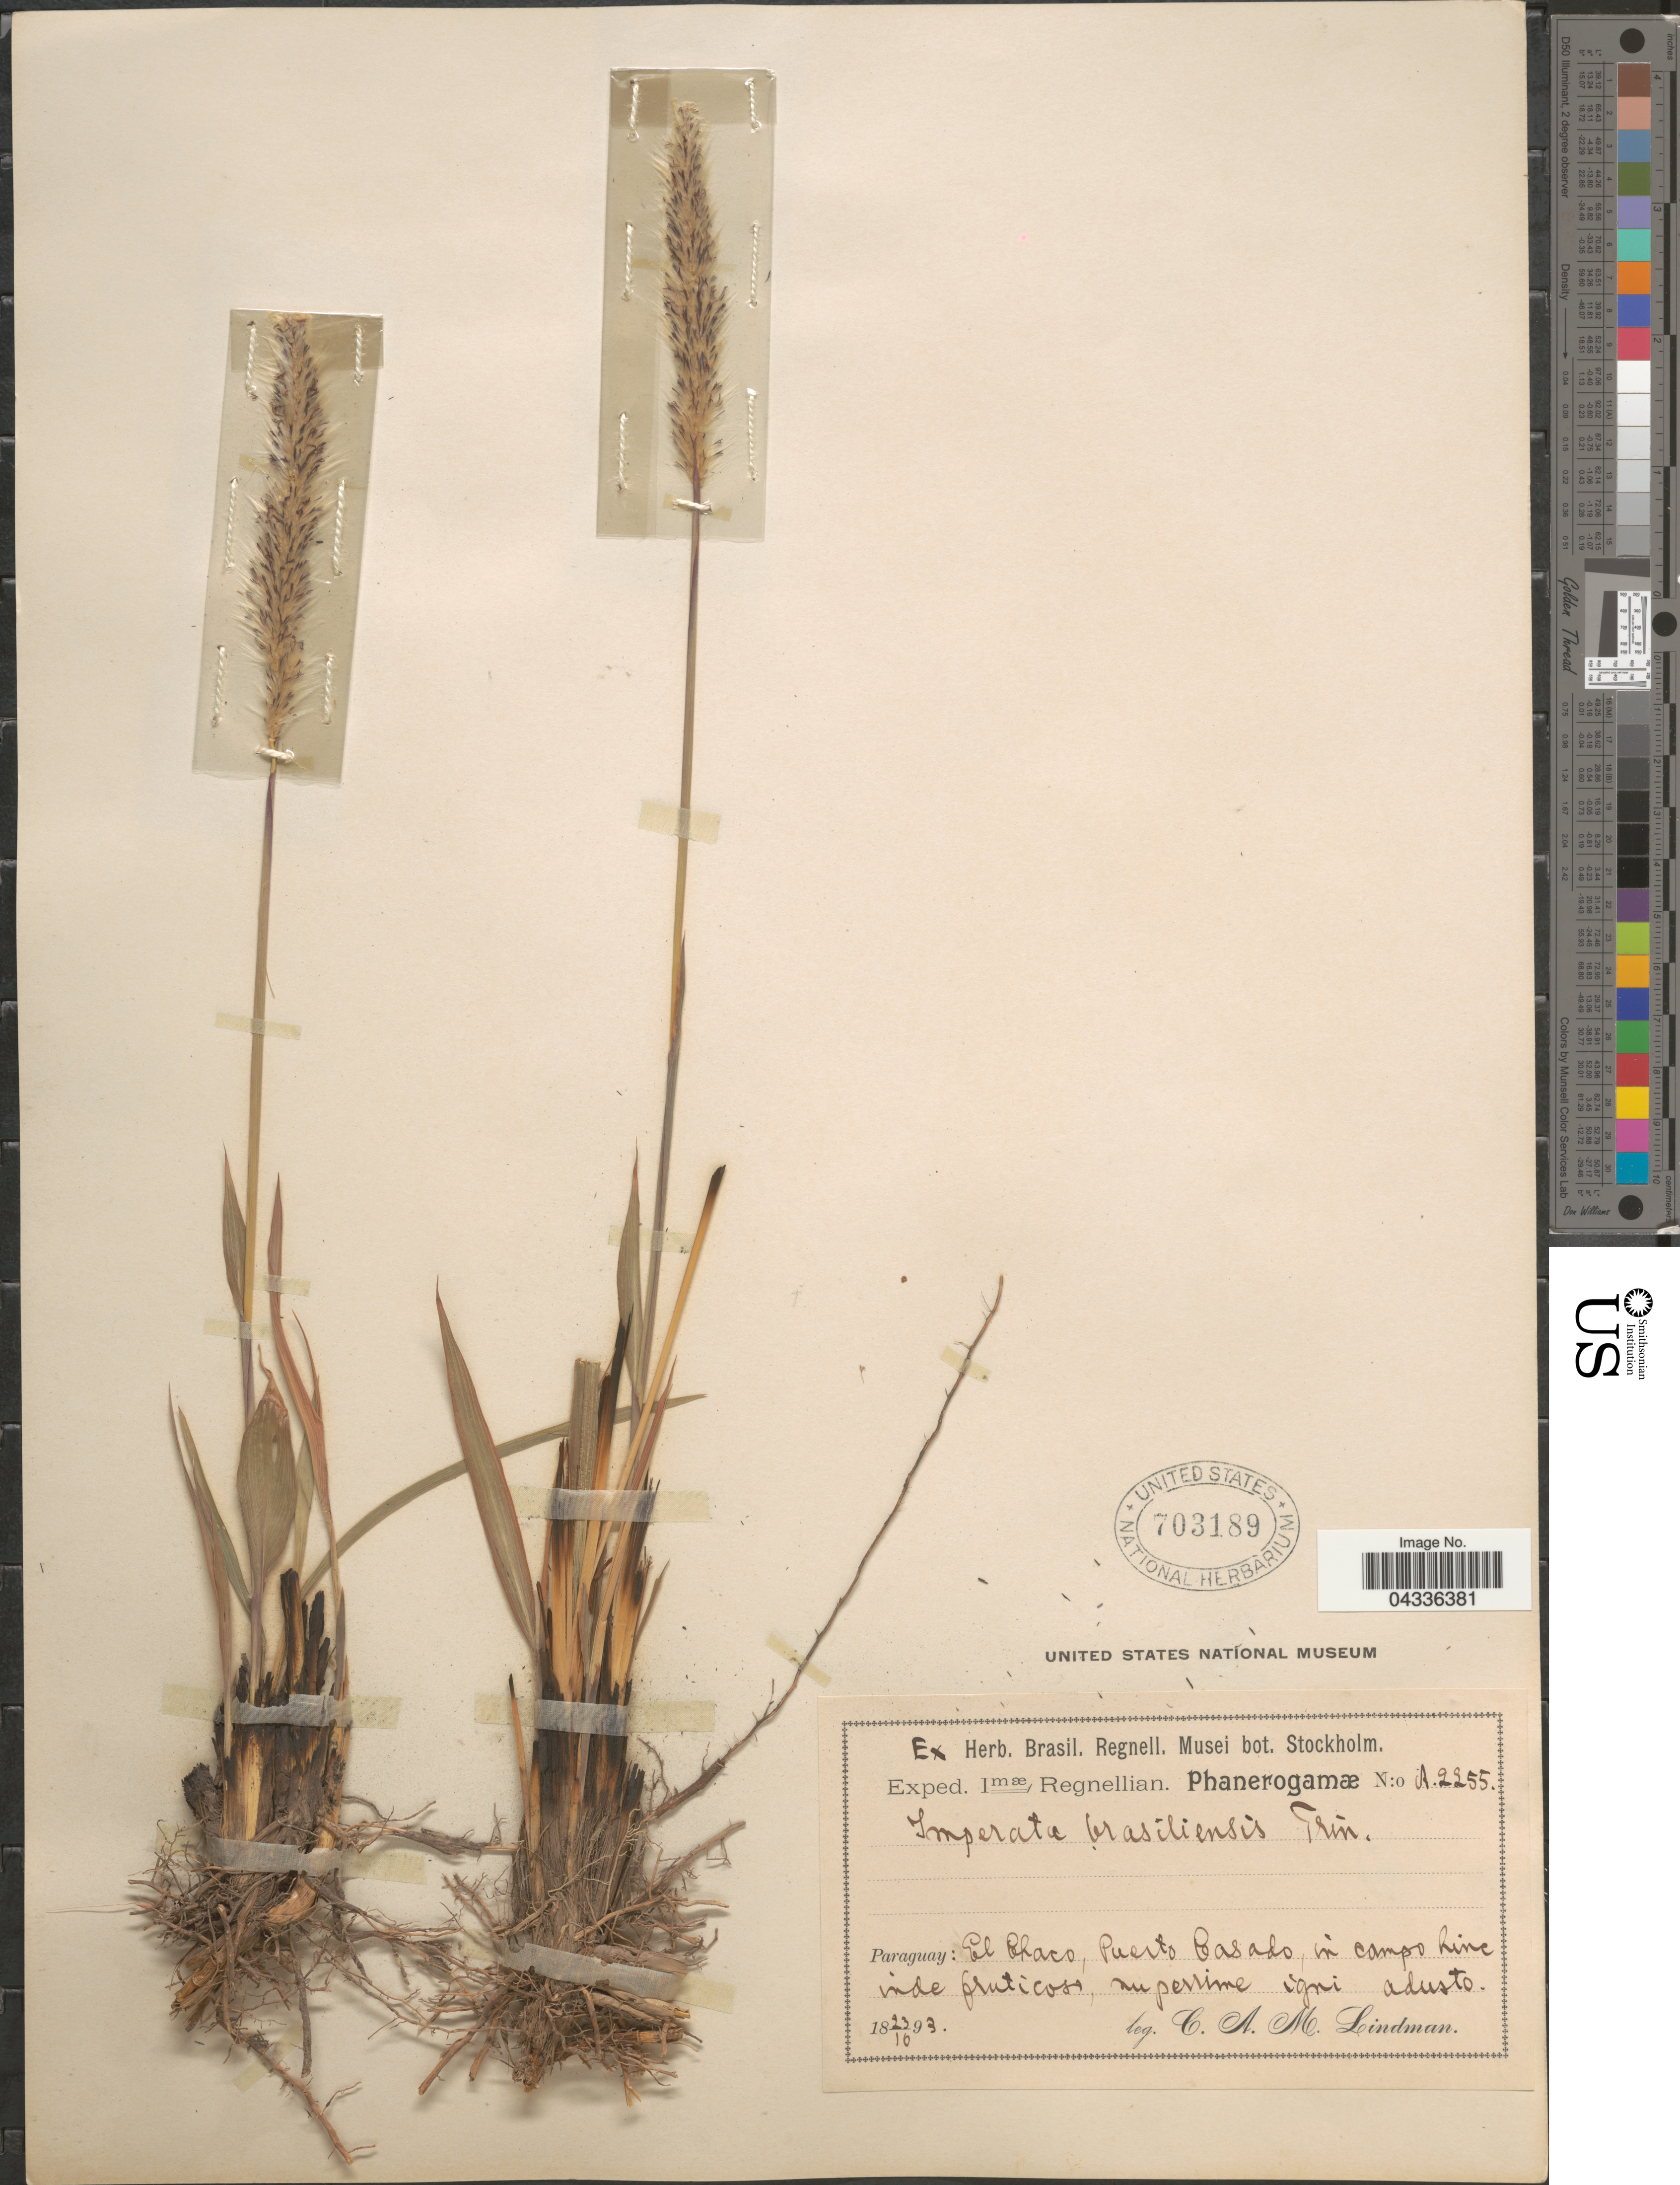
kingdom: Plantae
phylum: Tracheophyta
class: Liliopsida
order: Poales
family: Poaceae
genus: Imperata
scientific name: Imperata brasiliensis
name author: Trin.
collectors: C. A. M. Lindman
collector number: A2255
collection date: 1893-10-23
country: Paraguay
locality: Exped. Imæ, Regnellian. El Chaco, Puerto Casado, in campo line inde fruticosa.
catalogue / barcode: US 703189